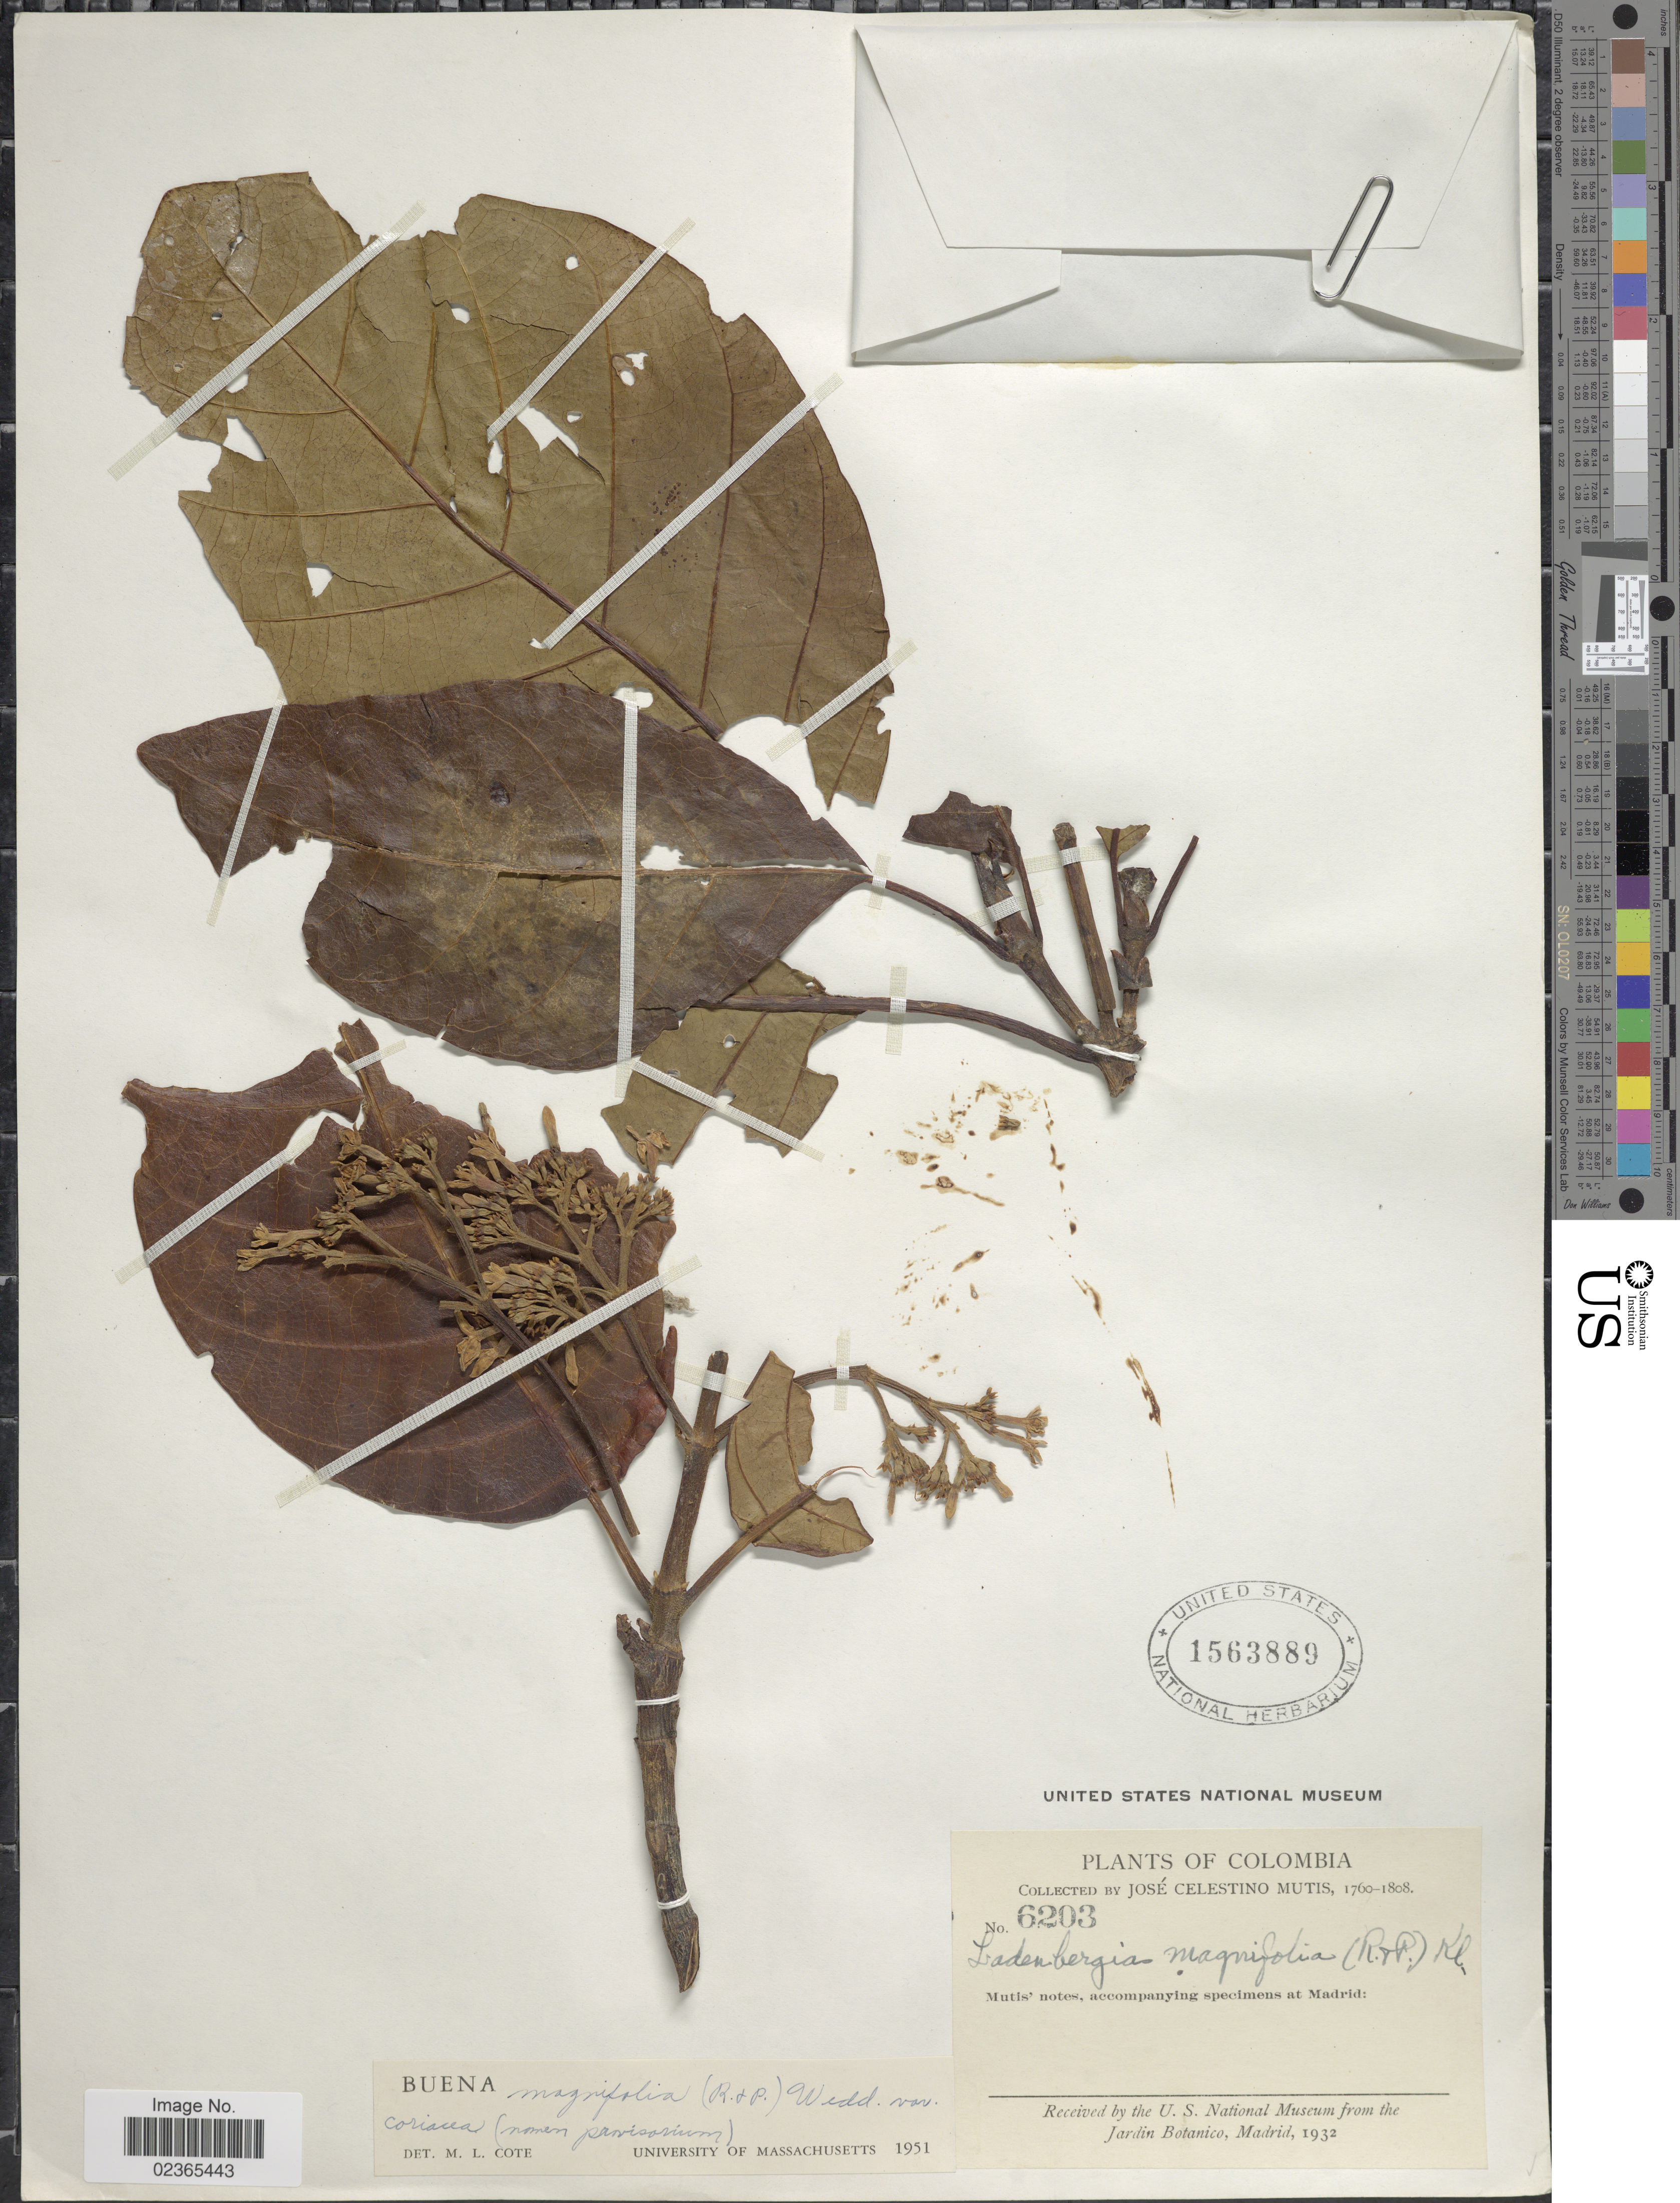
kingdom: Plantae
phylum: Tracheophyta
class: Magnoliopsida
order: Gentianales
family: Rubiaceae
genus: Ladenbergia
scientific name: Ladenbergia oblongifolia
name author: (Mutis) L. Andersson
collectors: J. C. B. Mutis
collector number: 6203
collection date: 1760/1808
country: Colombia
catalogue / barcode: US 1563889